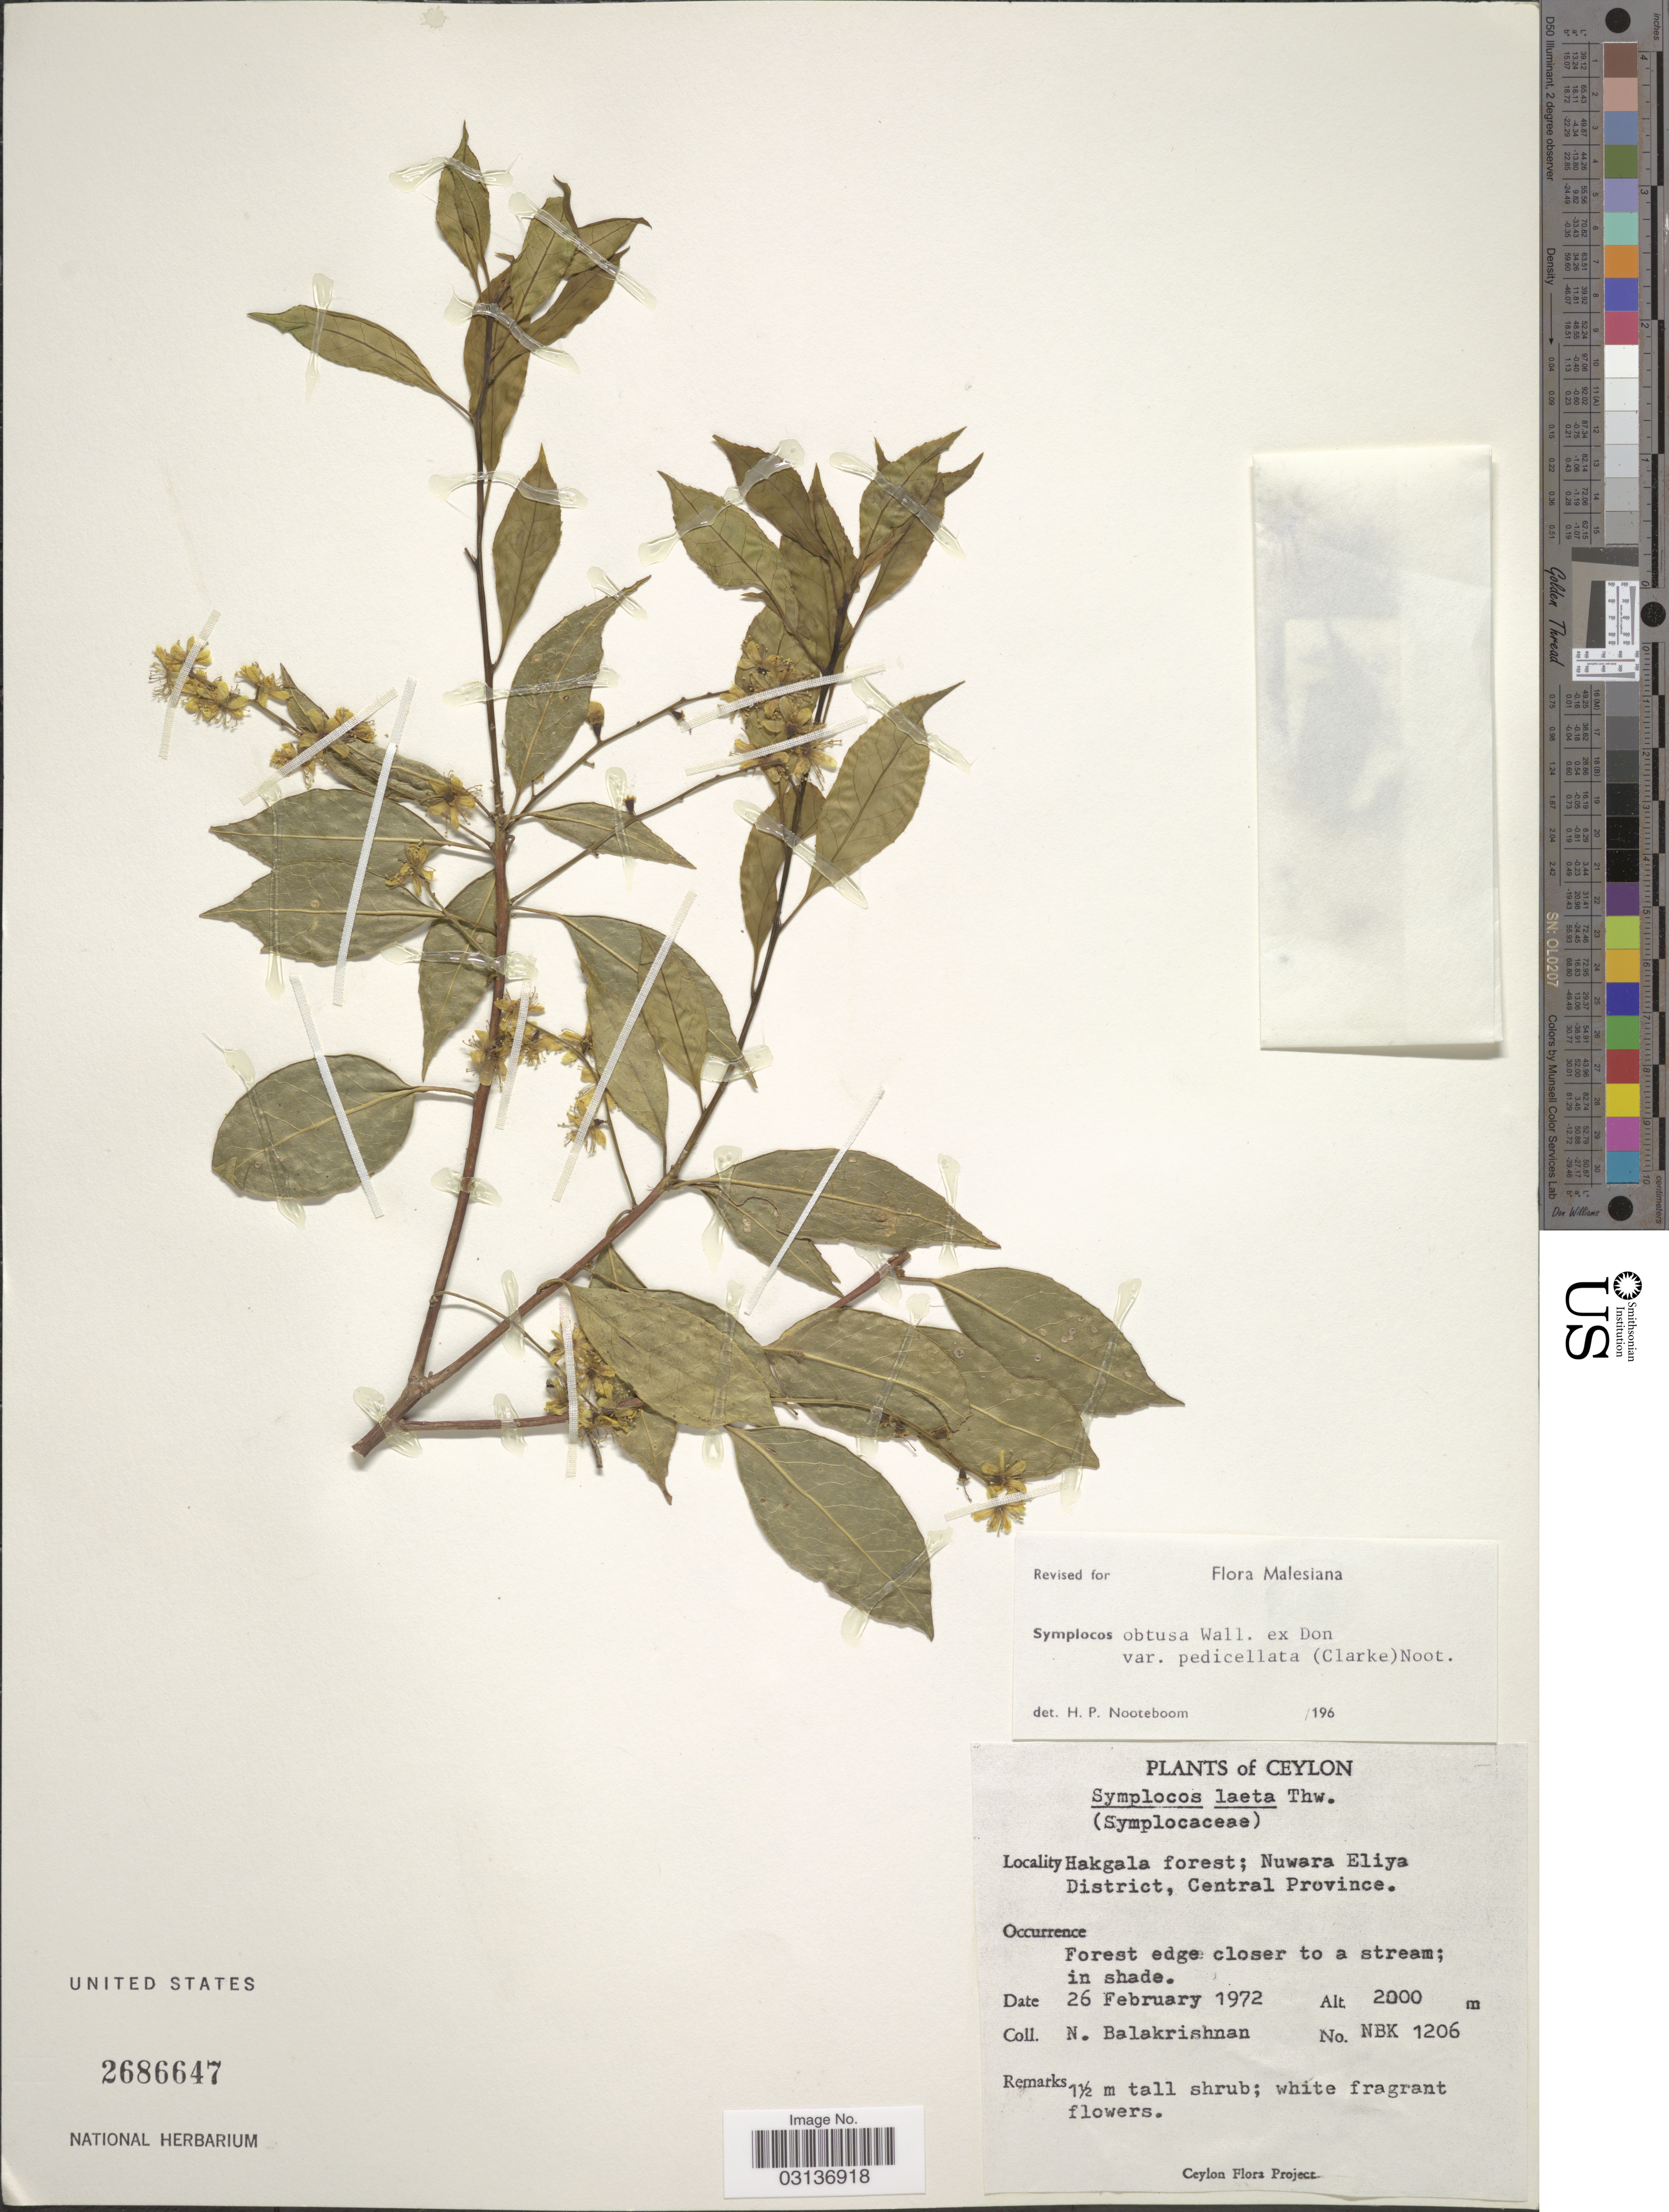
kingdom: Plantae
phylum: Tracheophyta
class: Magnoliopsida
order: Ericales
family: Symplocaceae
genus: Symplocos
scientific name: Symplocos obtusa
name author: Wall. ex G. Don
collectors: N. Balakrishnan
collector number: NBK 1206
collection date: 1972-02-26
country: Sri Lanka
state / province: Central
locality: Ceylon. Hakgala forest; Nuwara Eliya District, Central Province.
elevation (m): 2000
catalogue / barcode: US 2686647